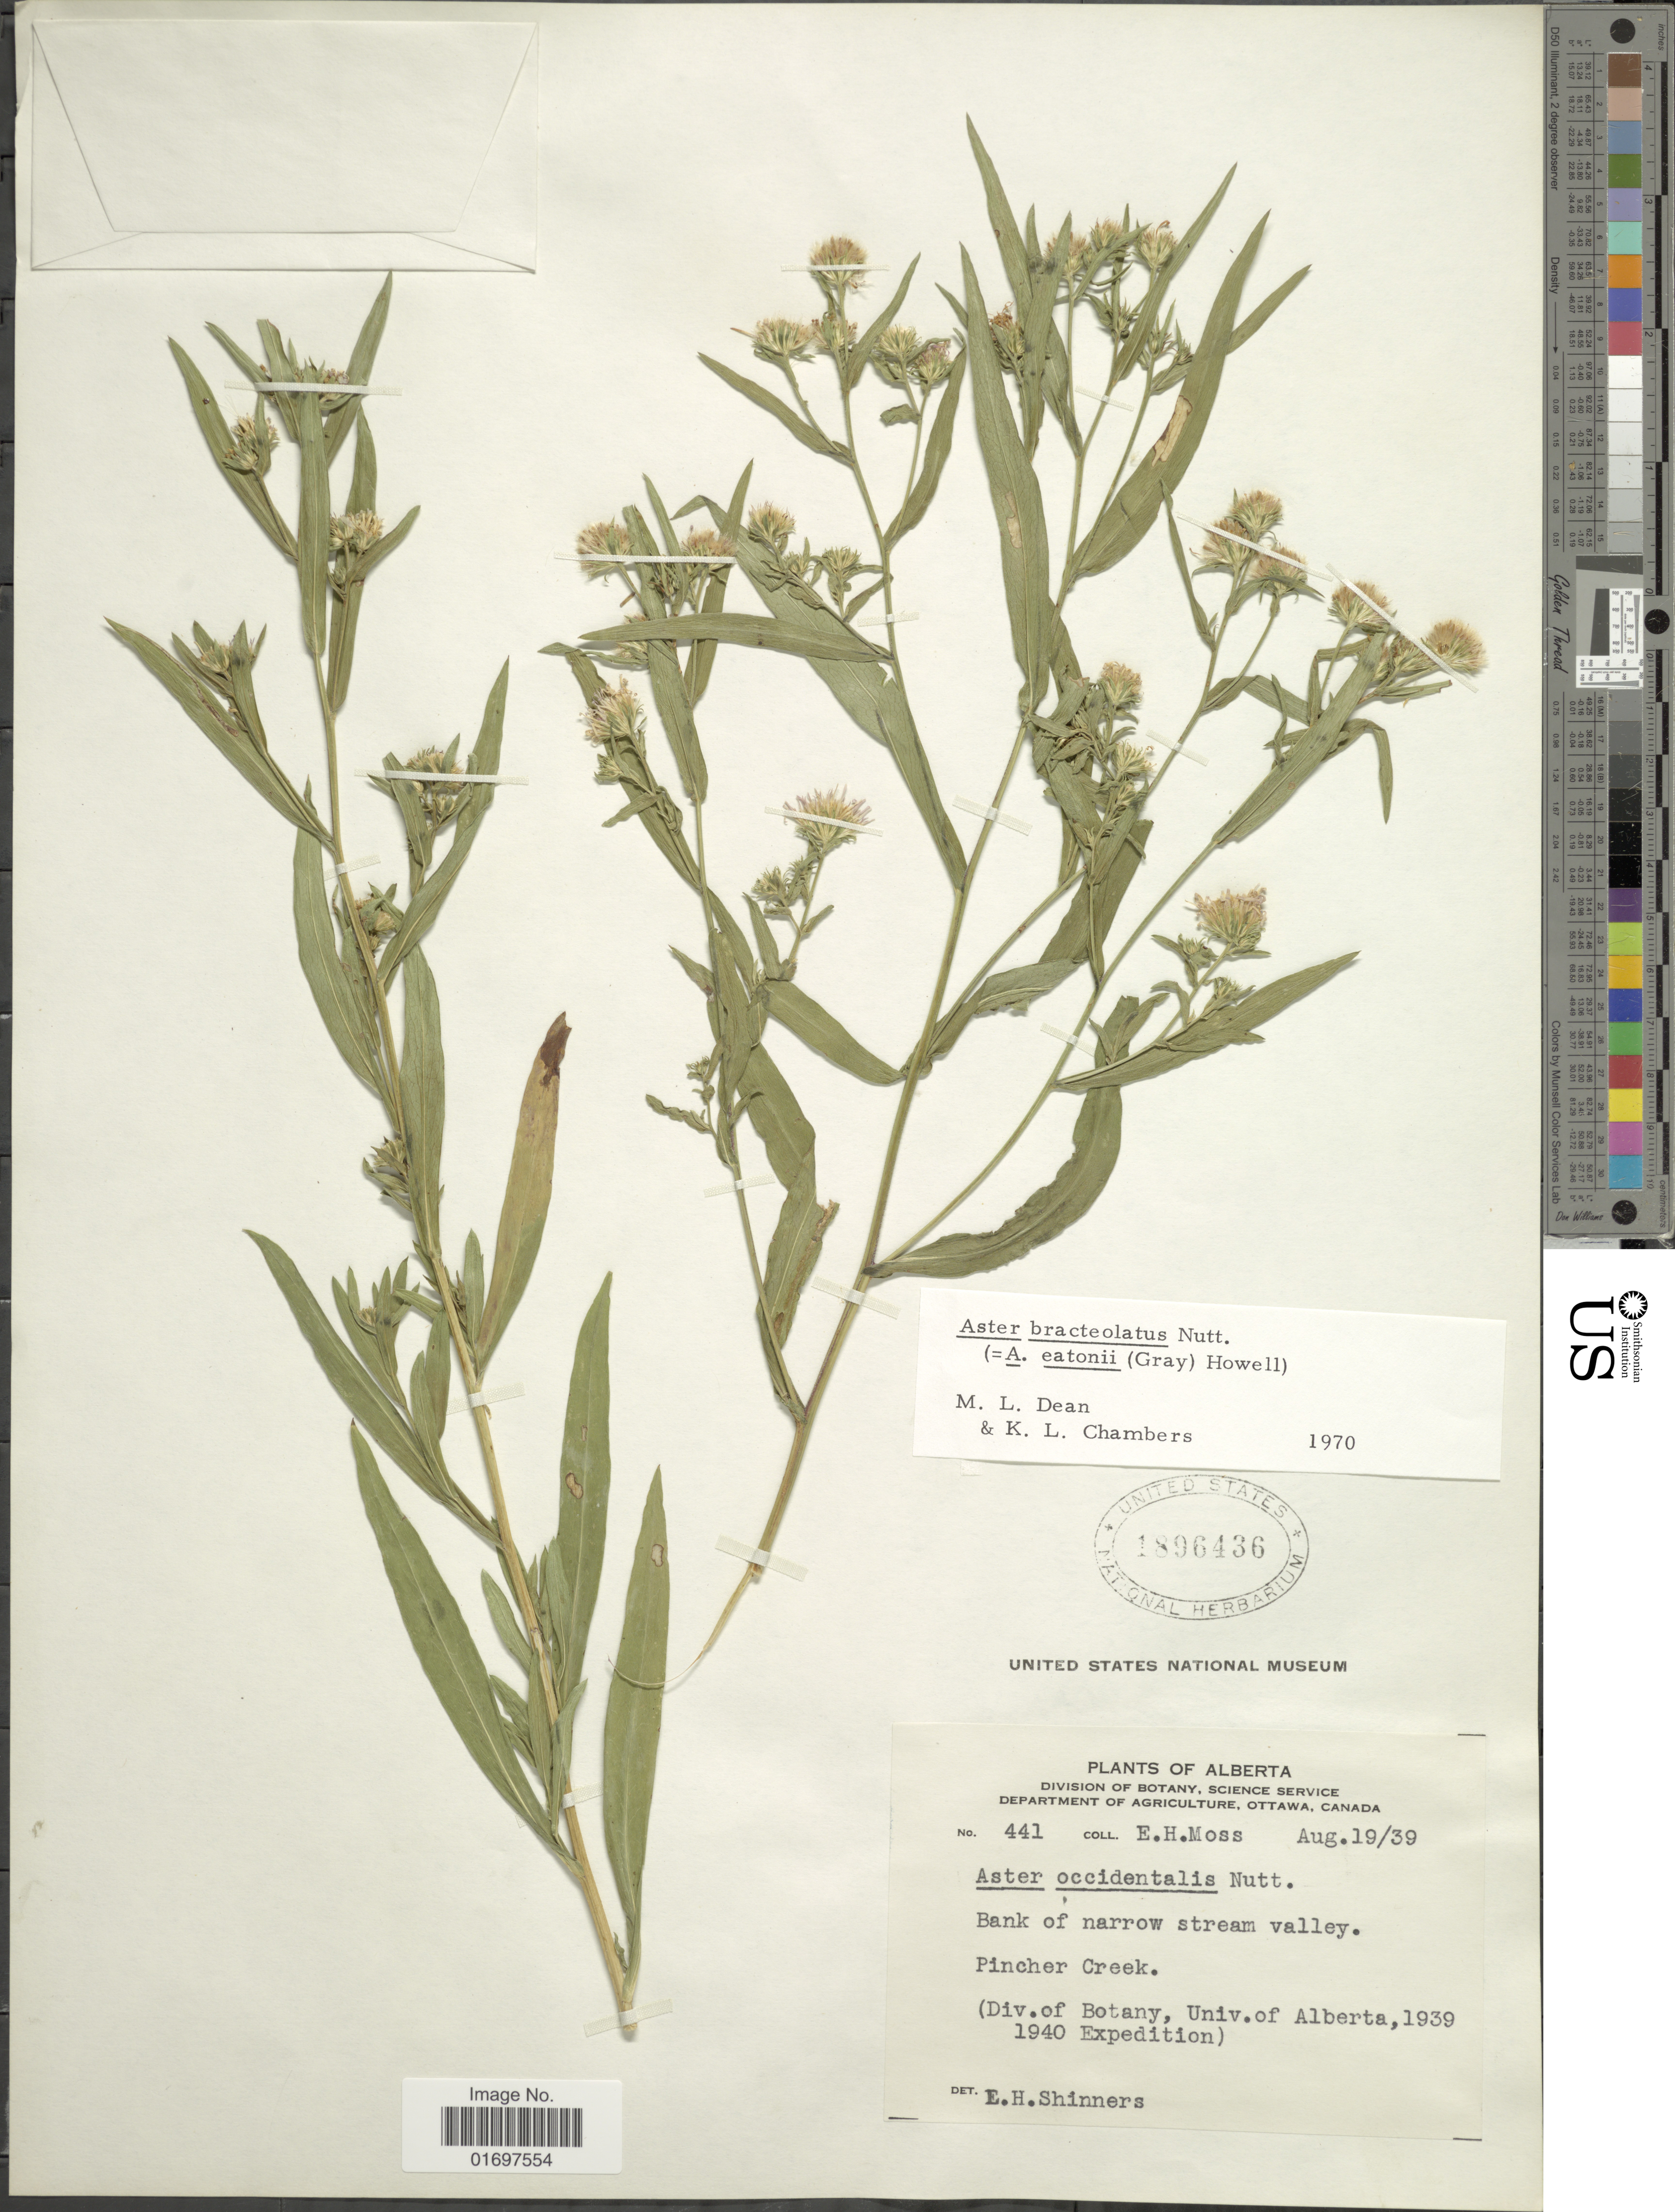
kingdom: Plantae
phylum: Tracheophyta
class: Magnoliopsida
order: Asterales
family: Asteraceae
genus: Symphyotrichum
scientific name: Symphyotrichum bracteolatum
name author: (Nutt.) G.L. Nesom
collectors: E. Moss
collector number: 441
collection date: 1939-08-19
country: Canada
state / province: Alberta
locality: Alberta, Bank of narrow stream valley, Pincher Creek.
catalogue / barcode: US 1896436